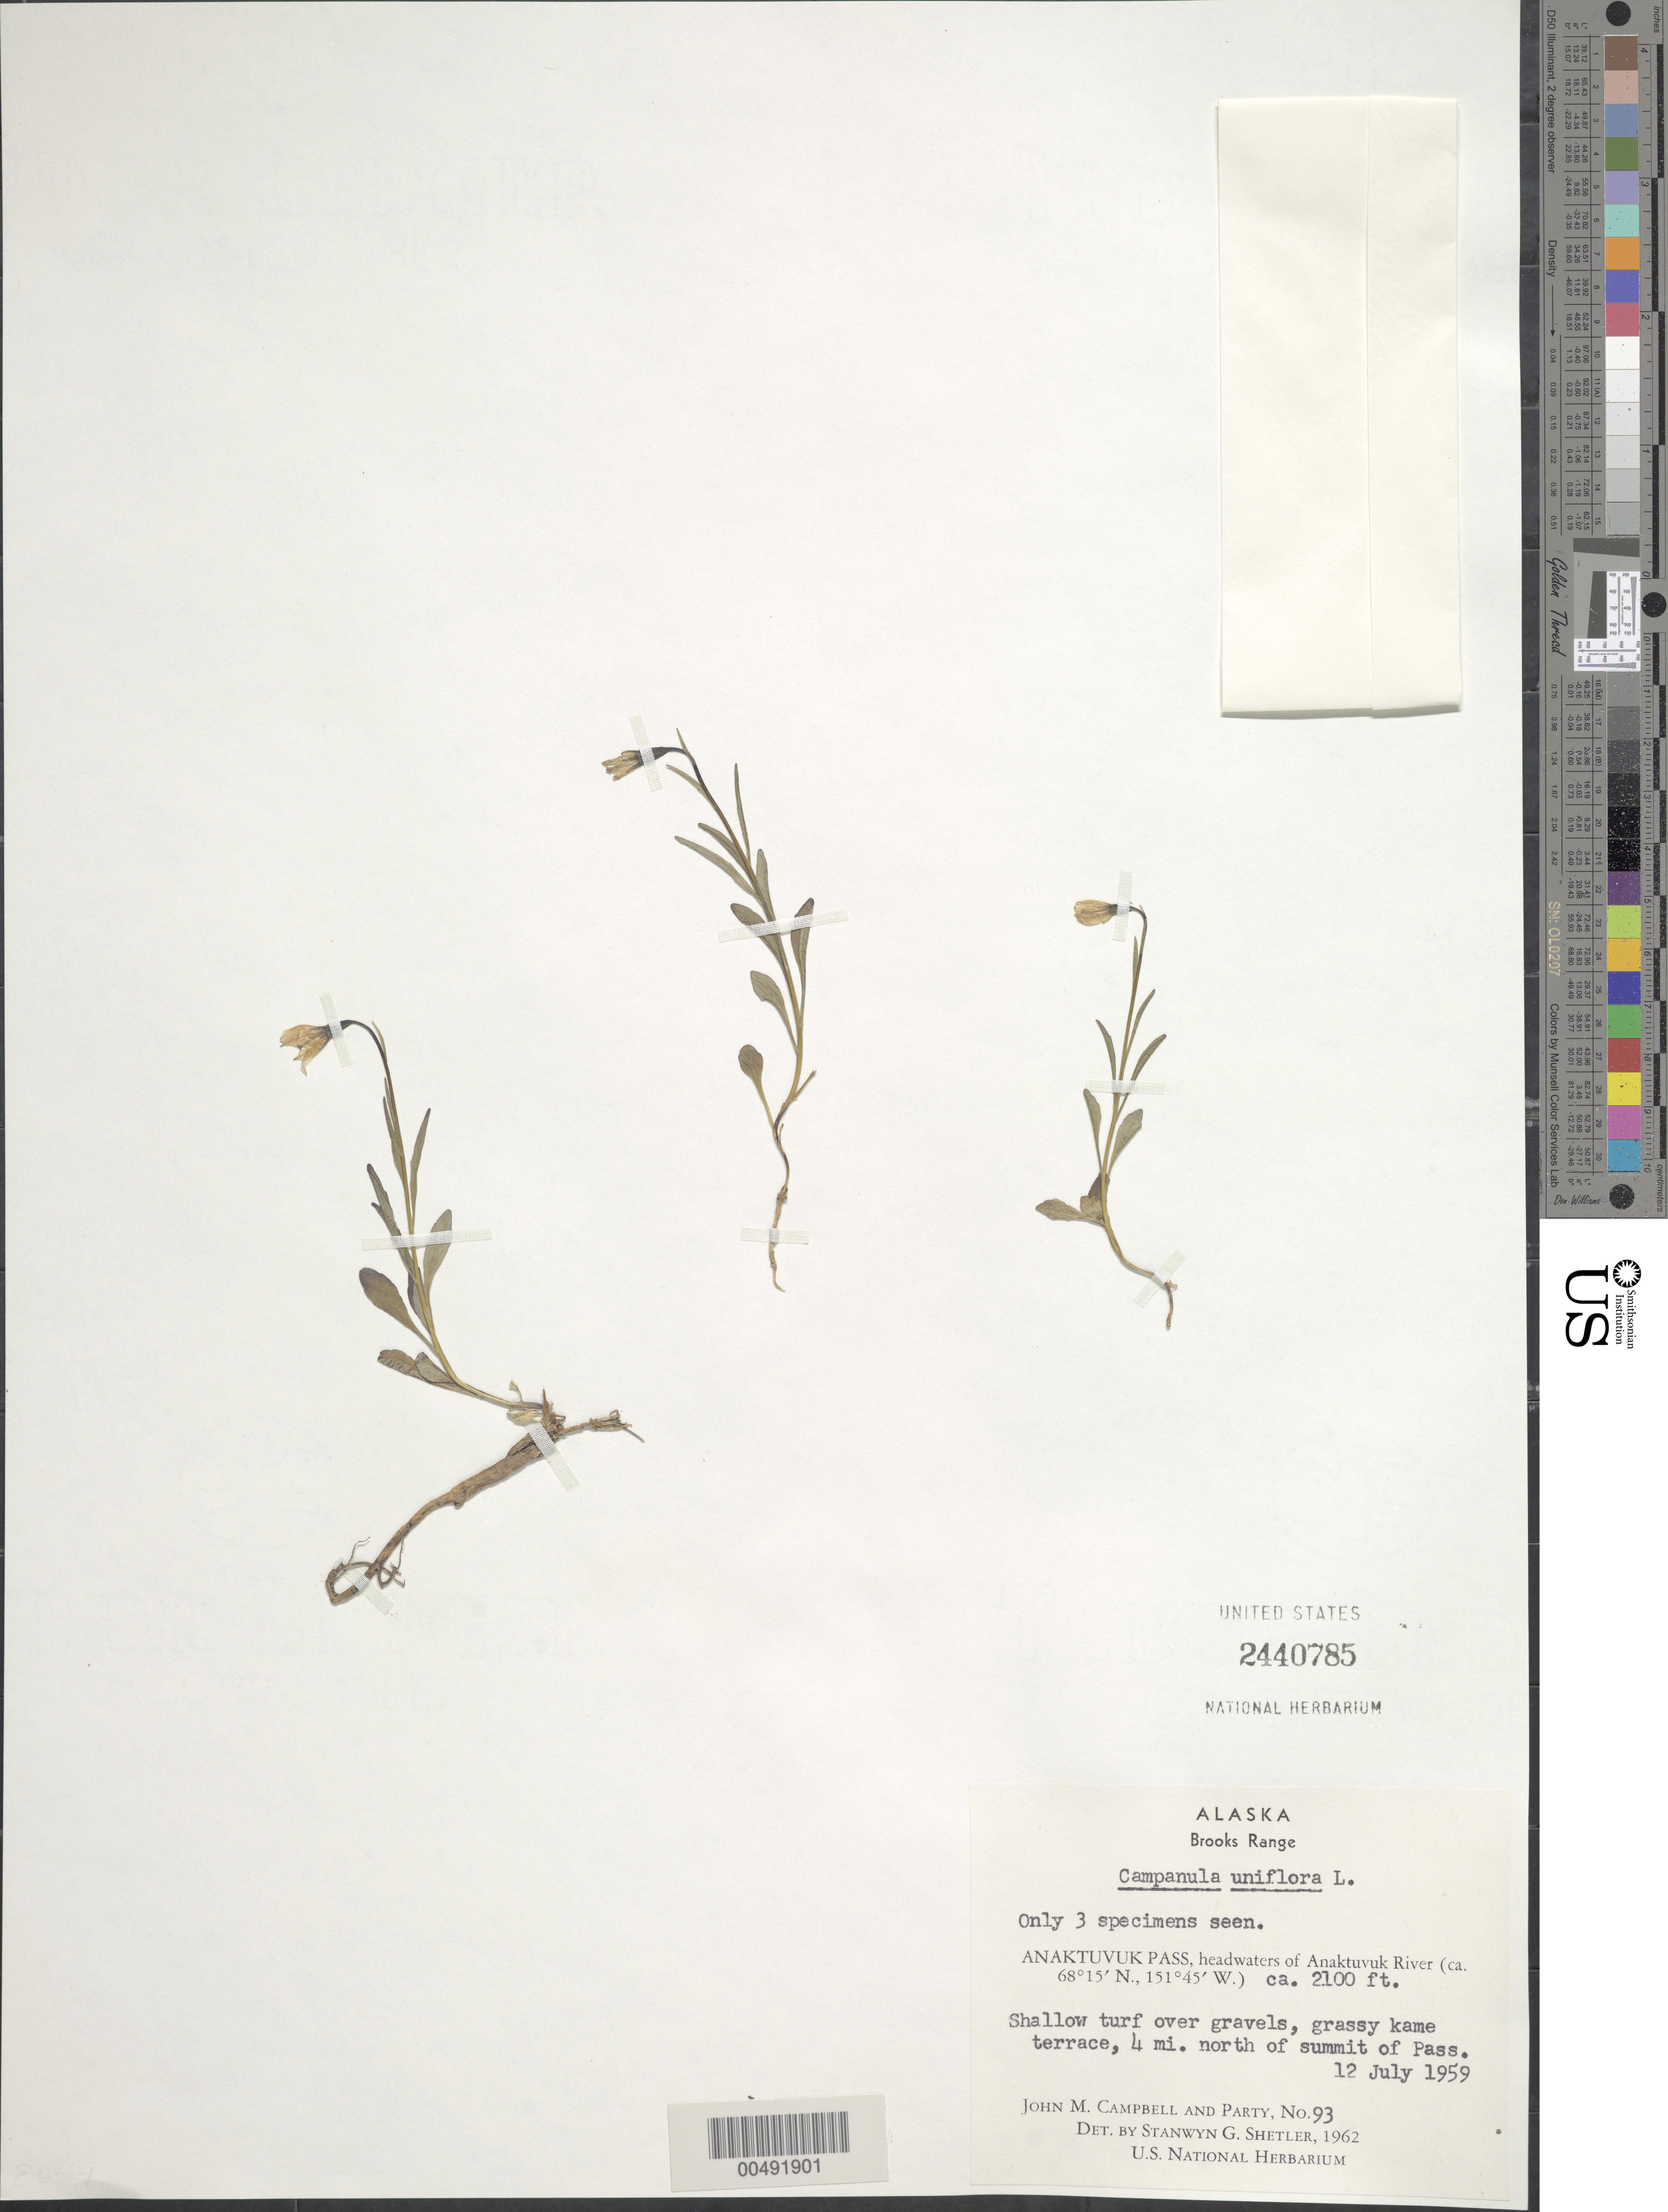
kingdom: Plantae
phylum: Tracheophyta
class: Magnoliopsida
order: Asterales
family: Campanulaceae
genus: Campanula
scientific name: Campanula uniflora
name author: L.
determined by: Shetler, Stanwyn G., (US), NMNH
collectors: J. M. Campbell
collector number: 93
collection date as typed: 12 Jul 1959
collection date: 1959-07-12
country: United States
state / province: Alaska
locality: Brooks Range, 4 mi. N of summit of Anaktuvuk Pass, headwaters of Anaktuvuk River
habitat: shallow turf over gravels, grassy kame terrace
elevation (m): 640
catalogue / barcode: US 2440785